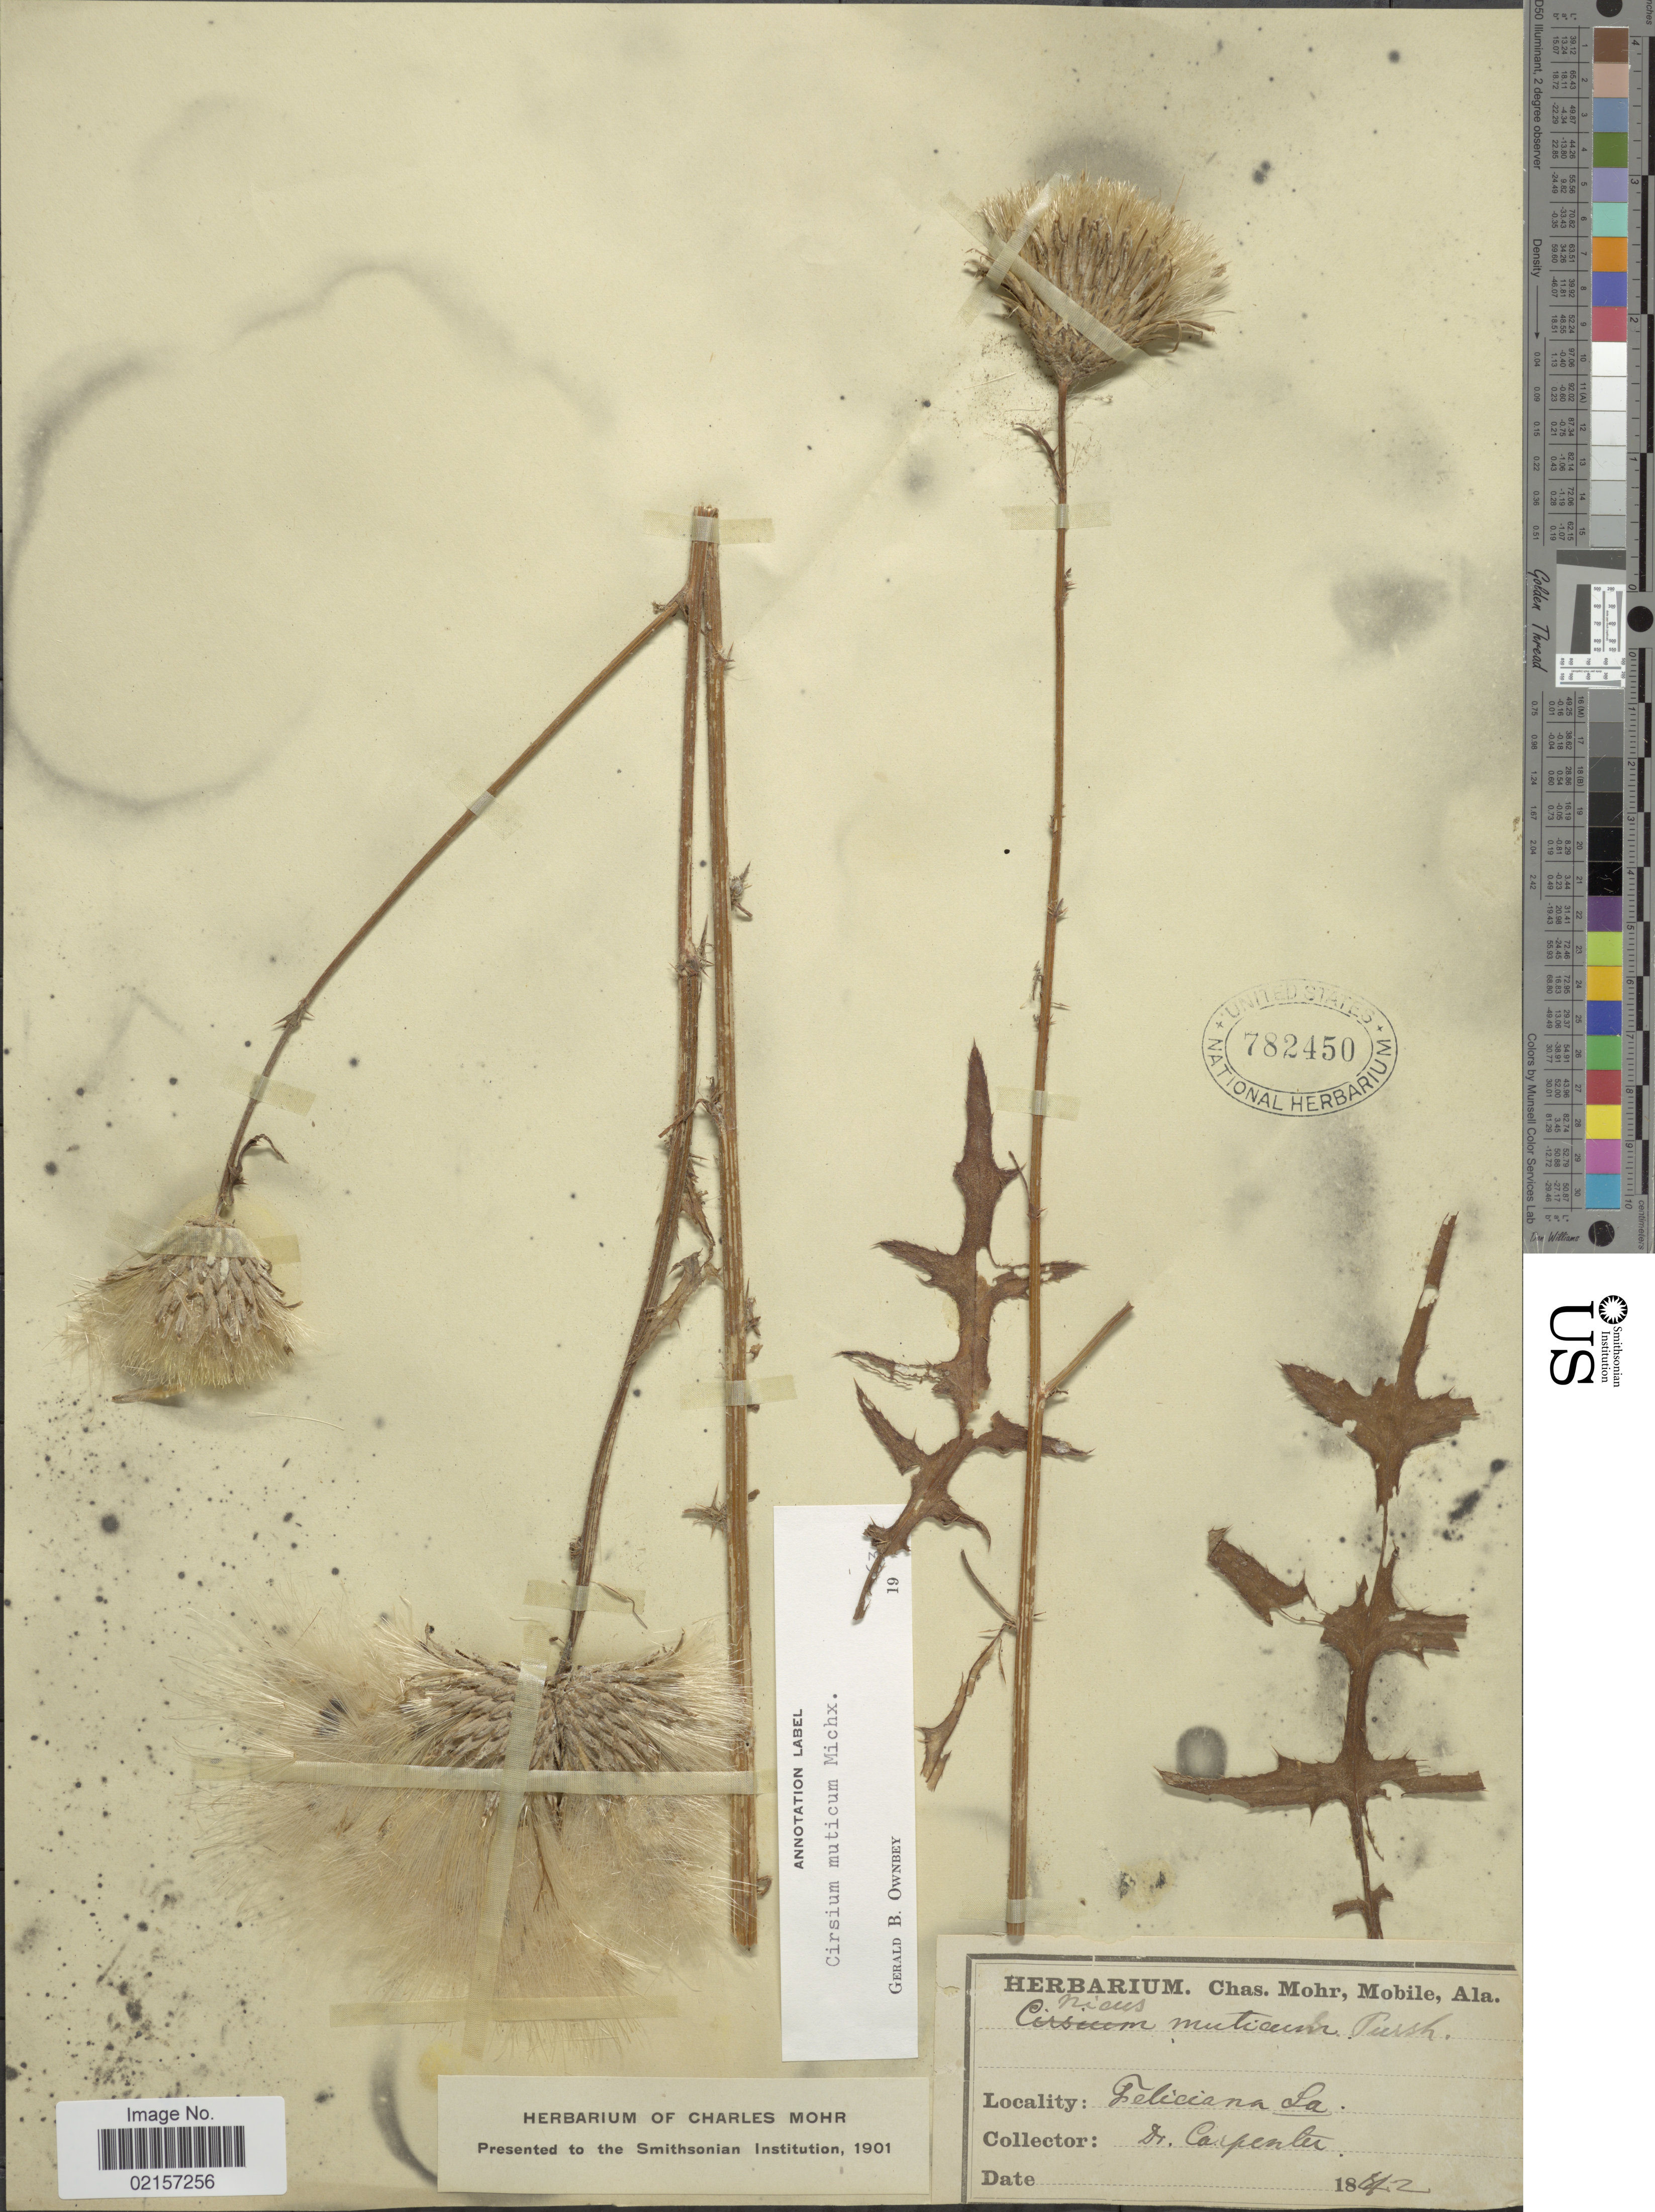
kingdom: Plantae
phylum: Tracheophyta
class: Magnoliopsida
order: Asterales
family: Asteraceae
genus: Cirsium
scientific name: Cirsium muticum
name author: Michx.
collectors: -. Carpenter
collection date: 1842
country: United States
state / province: Louisiana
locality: Feliciana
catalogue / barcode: US 782450